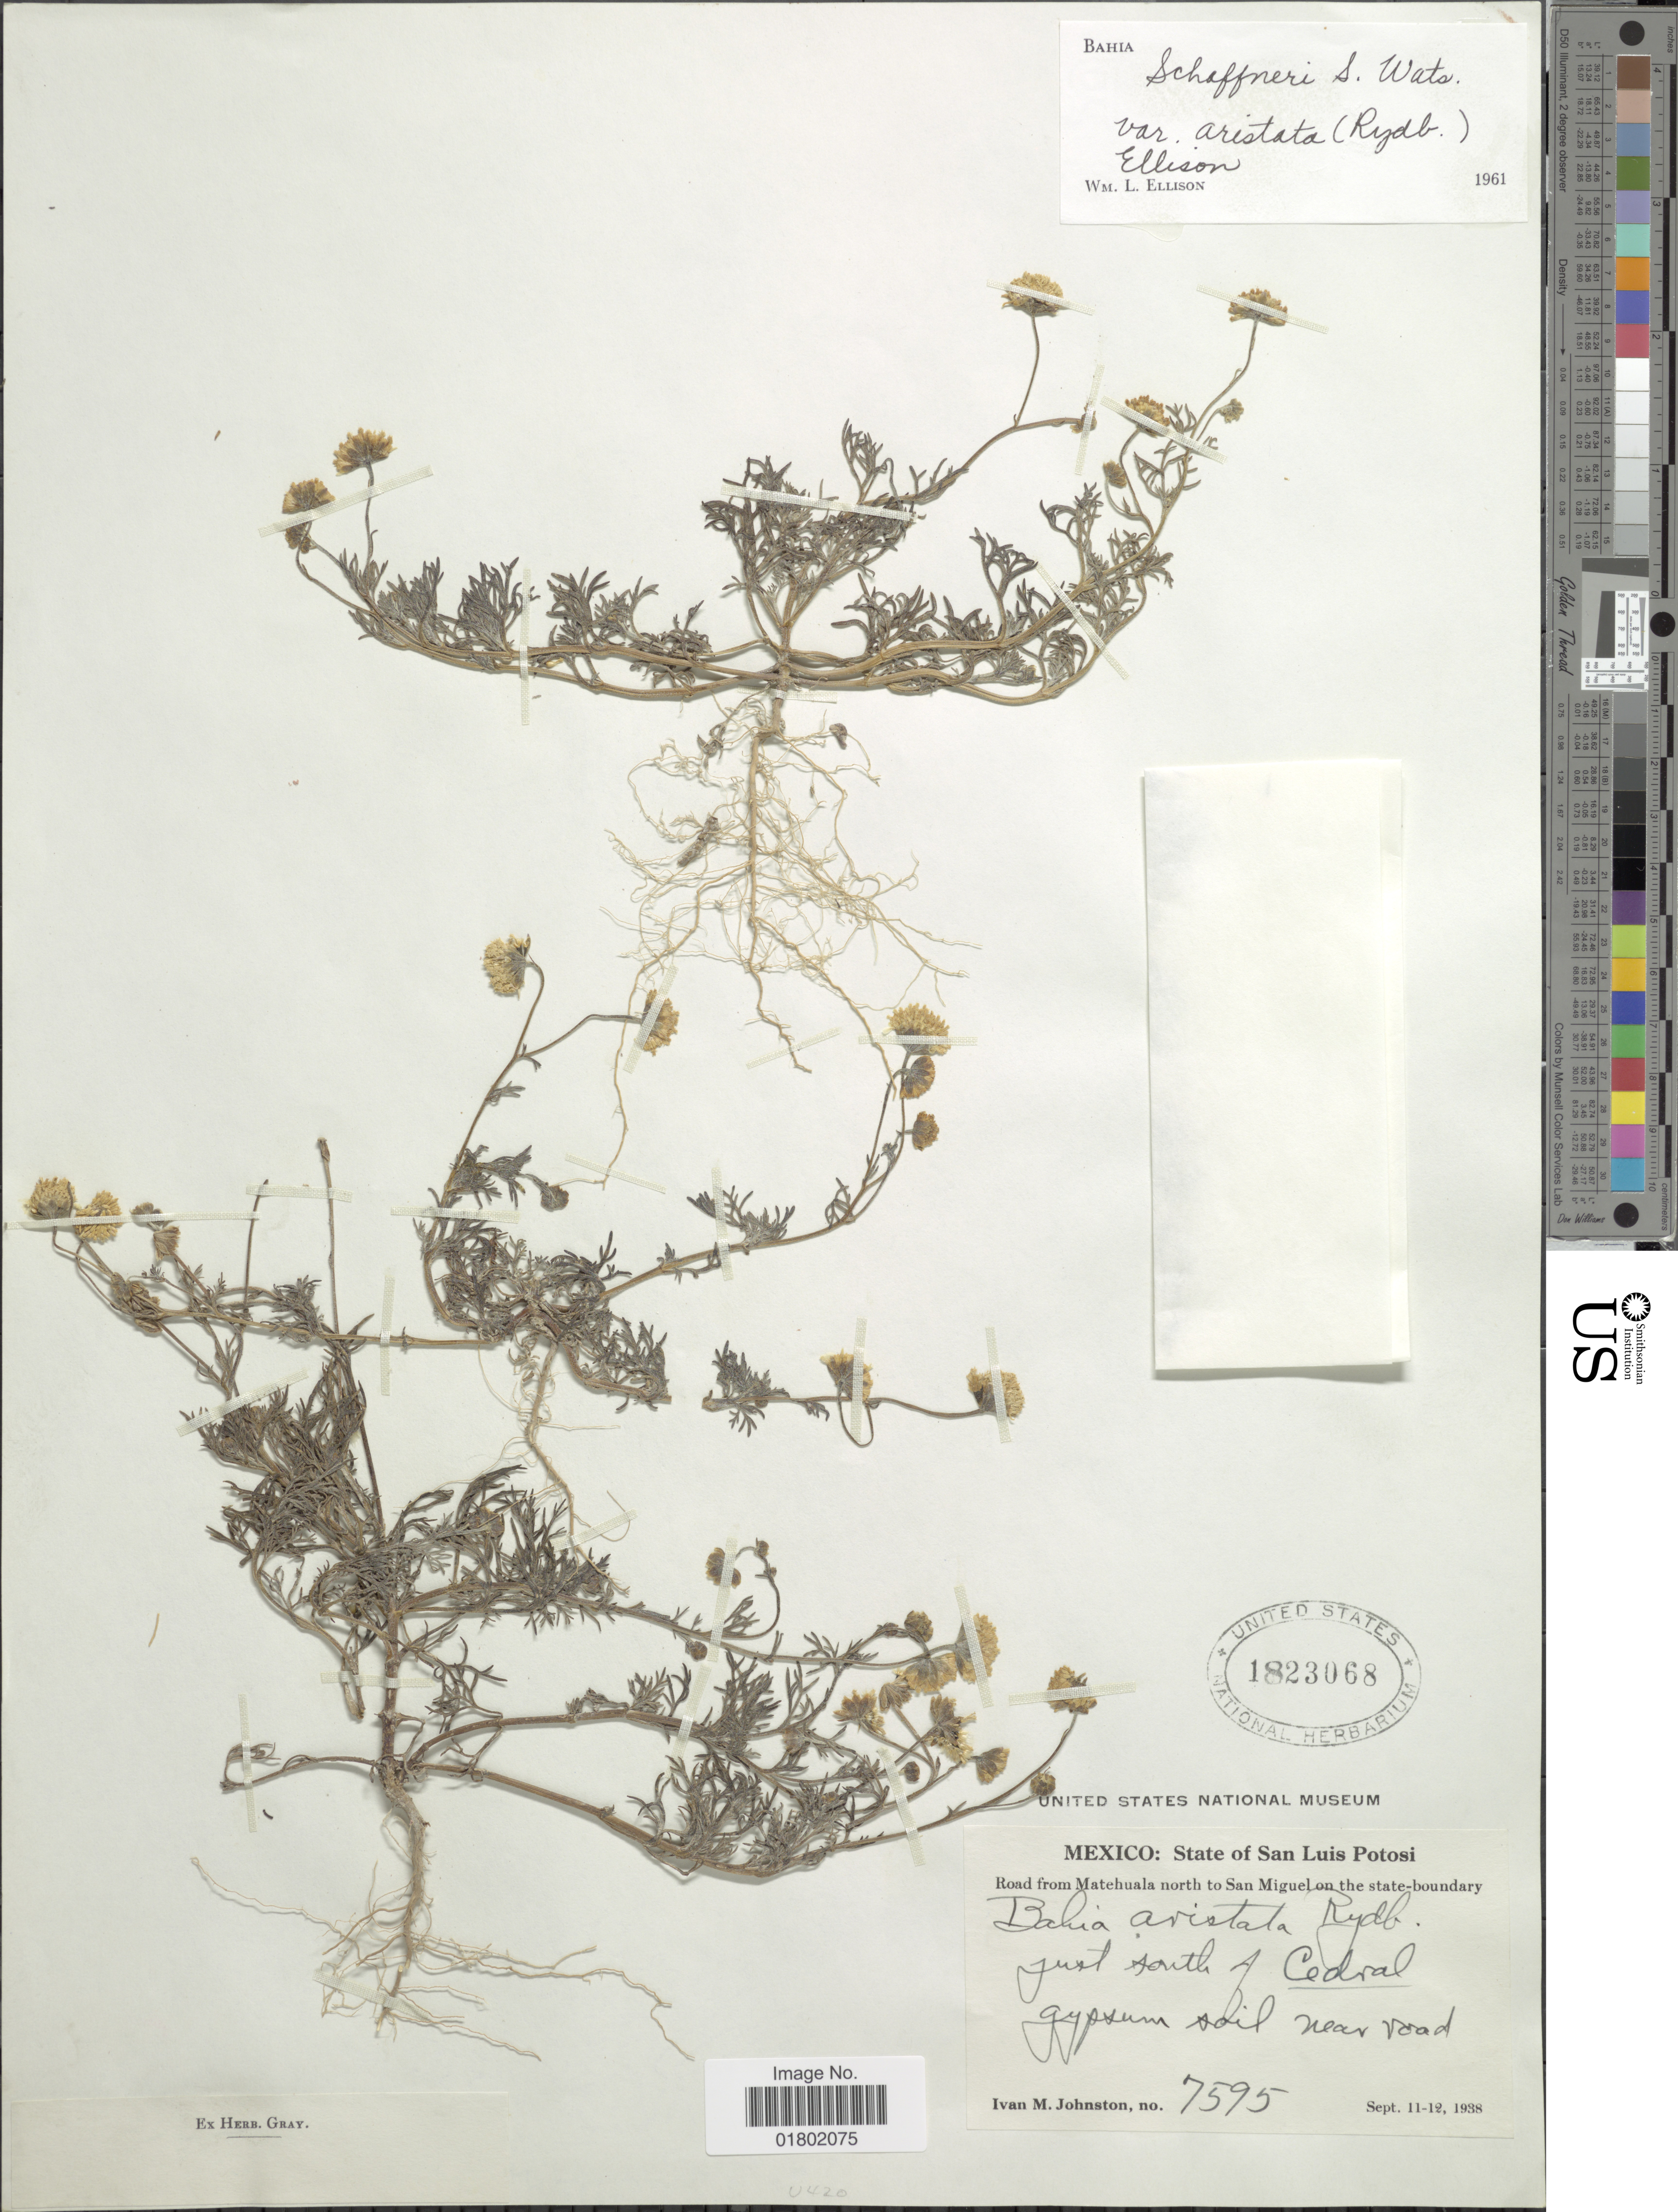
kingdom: Plantae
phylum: Tracheophyta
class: Magnoliopsida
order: Asterales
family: Asteraceae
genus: Bahia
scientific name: Bahia schaffneri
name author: S. Watson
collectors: I.M. Johnston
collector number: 7595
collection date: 1938-09-11/1938-09-12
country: Mexico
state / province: San Luis Potosí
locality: Just south of Cedral, near road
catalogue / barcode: US 1823068